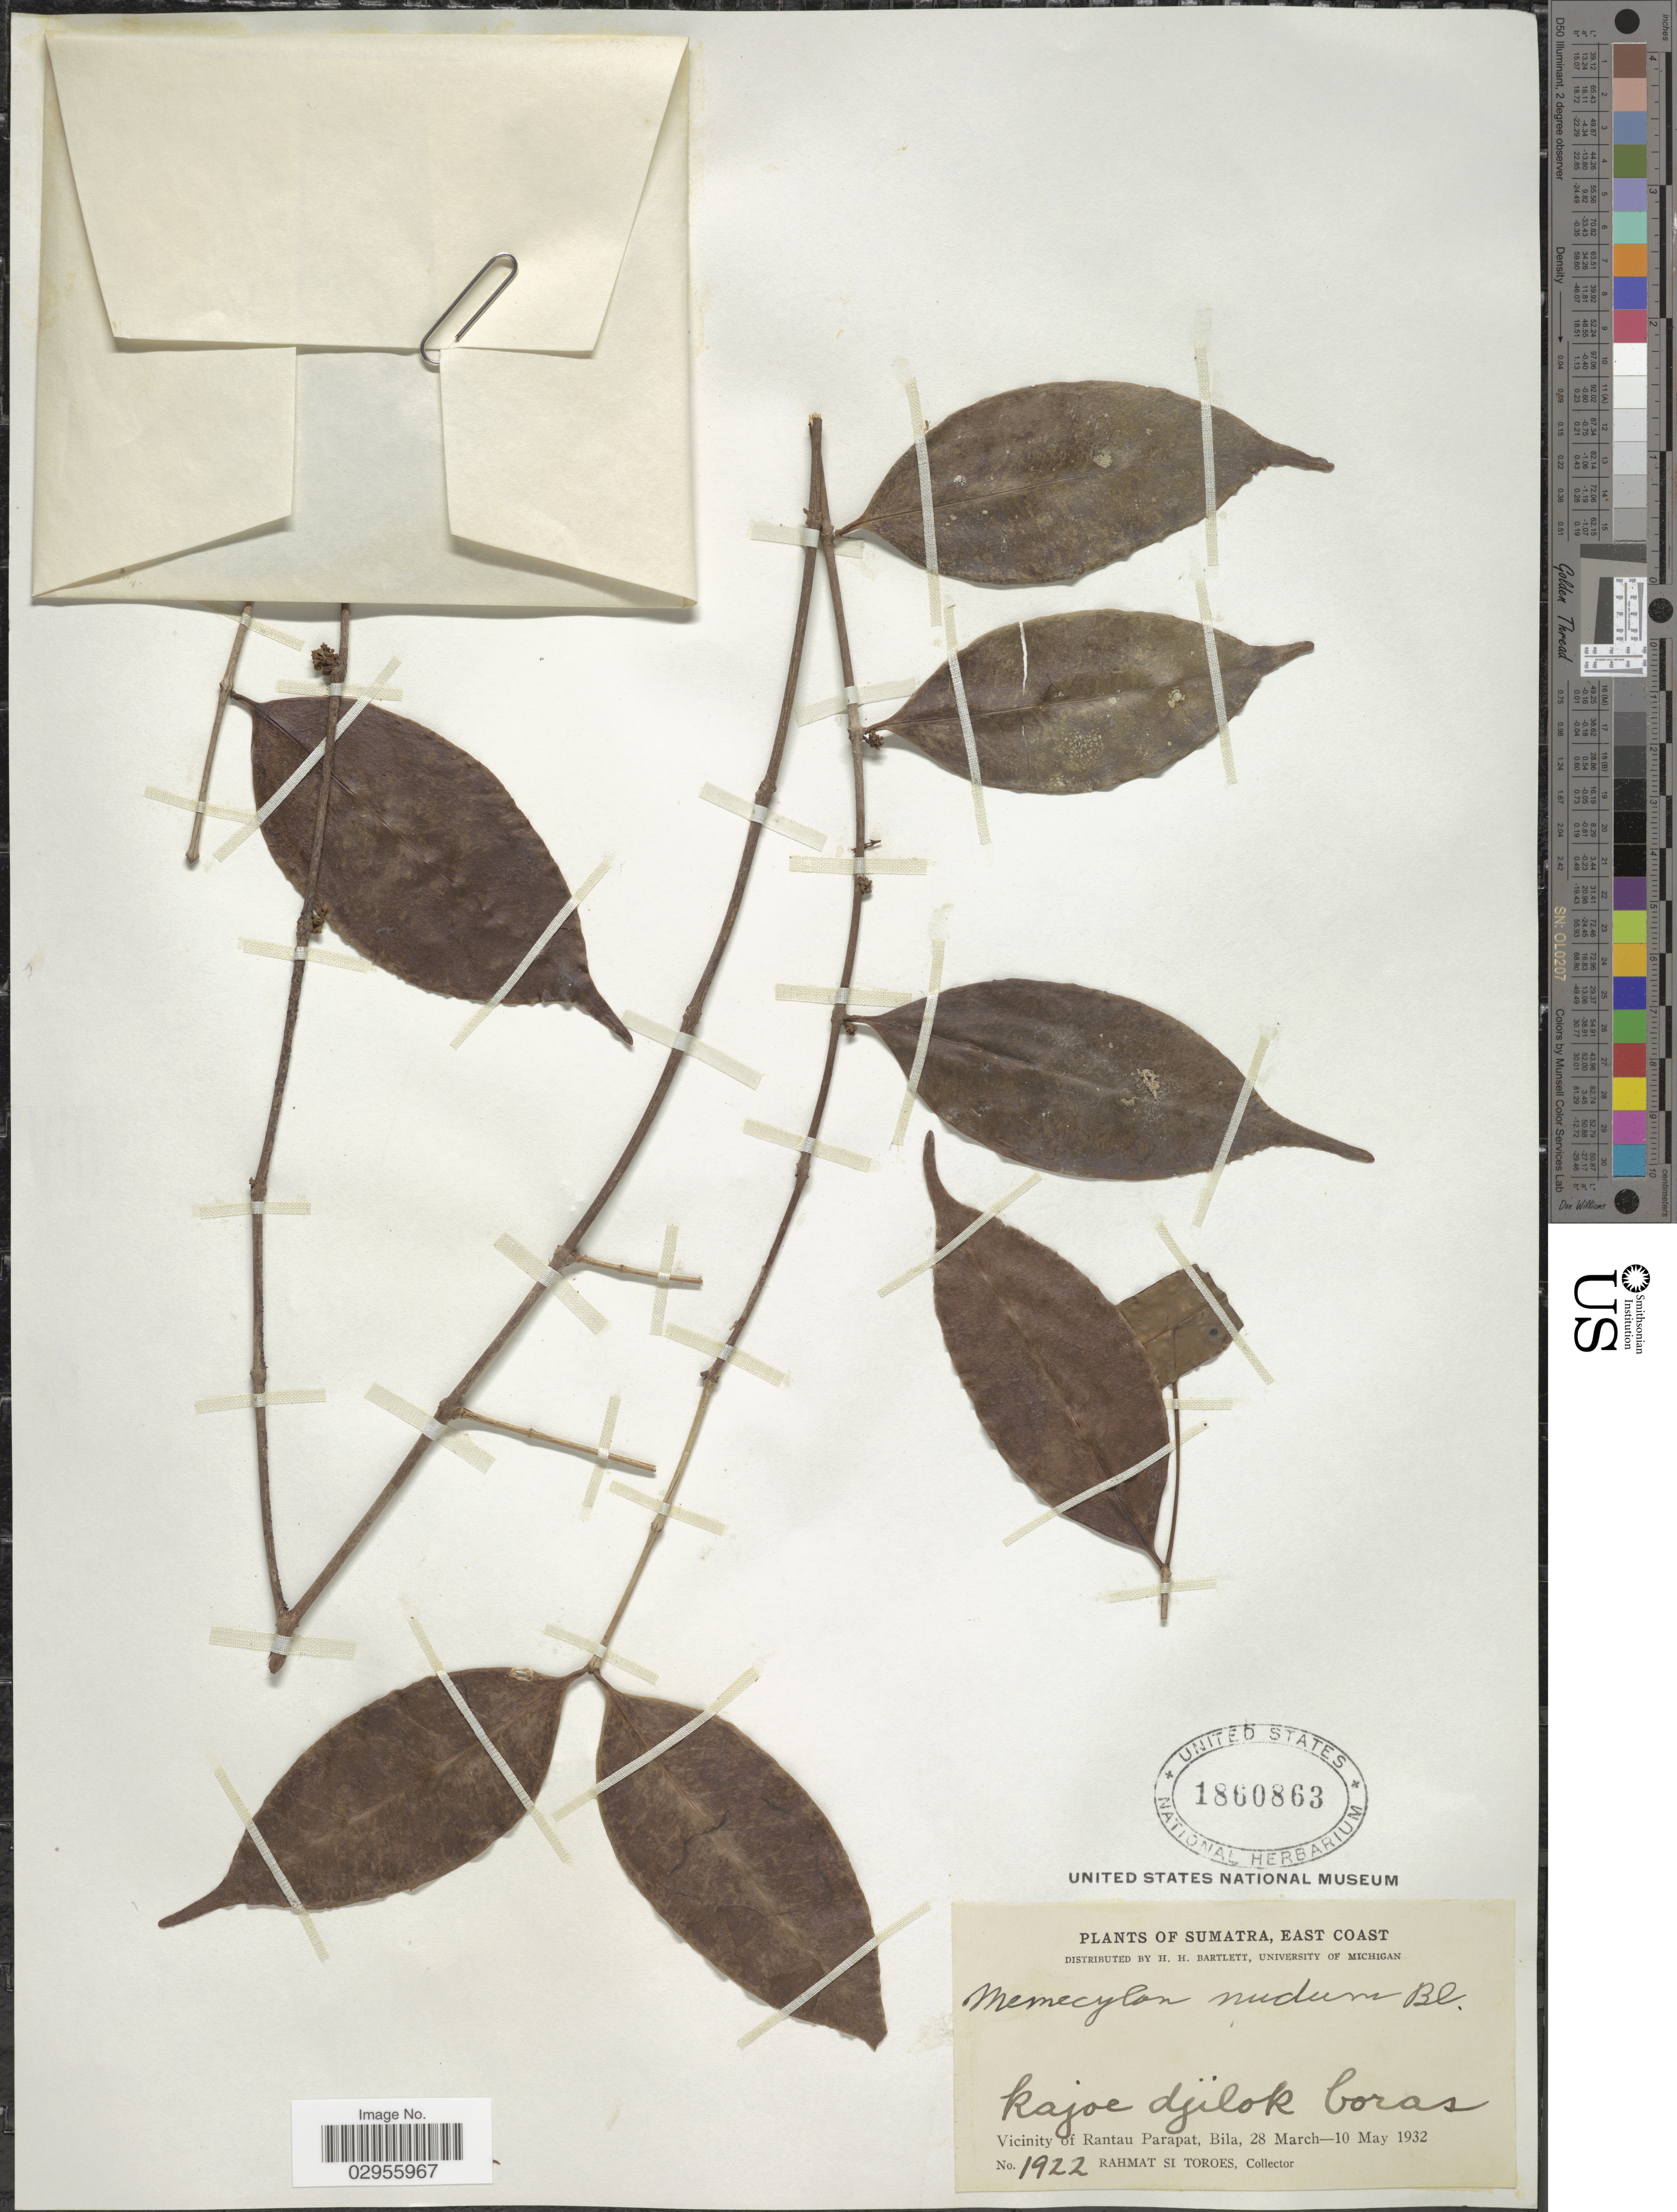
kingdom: Plantae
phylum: Tracheophyta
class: Magnoliopsida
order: Myrtales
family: Melastomataceae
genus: Memecylon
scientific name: Memecylon nudum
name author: Blume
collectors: Rahmat Si Boeea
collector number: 1922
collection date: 1932-03-28/1932-05-10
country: Indonesia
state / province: Sumatra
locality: East Coast. Vicinity of Rantau Parapat, Bila.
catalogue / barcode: US 1860863